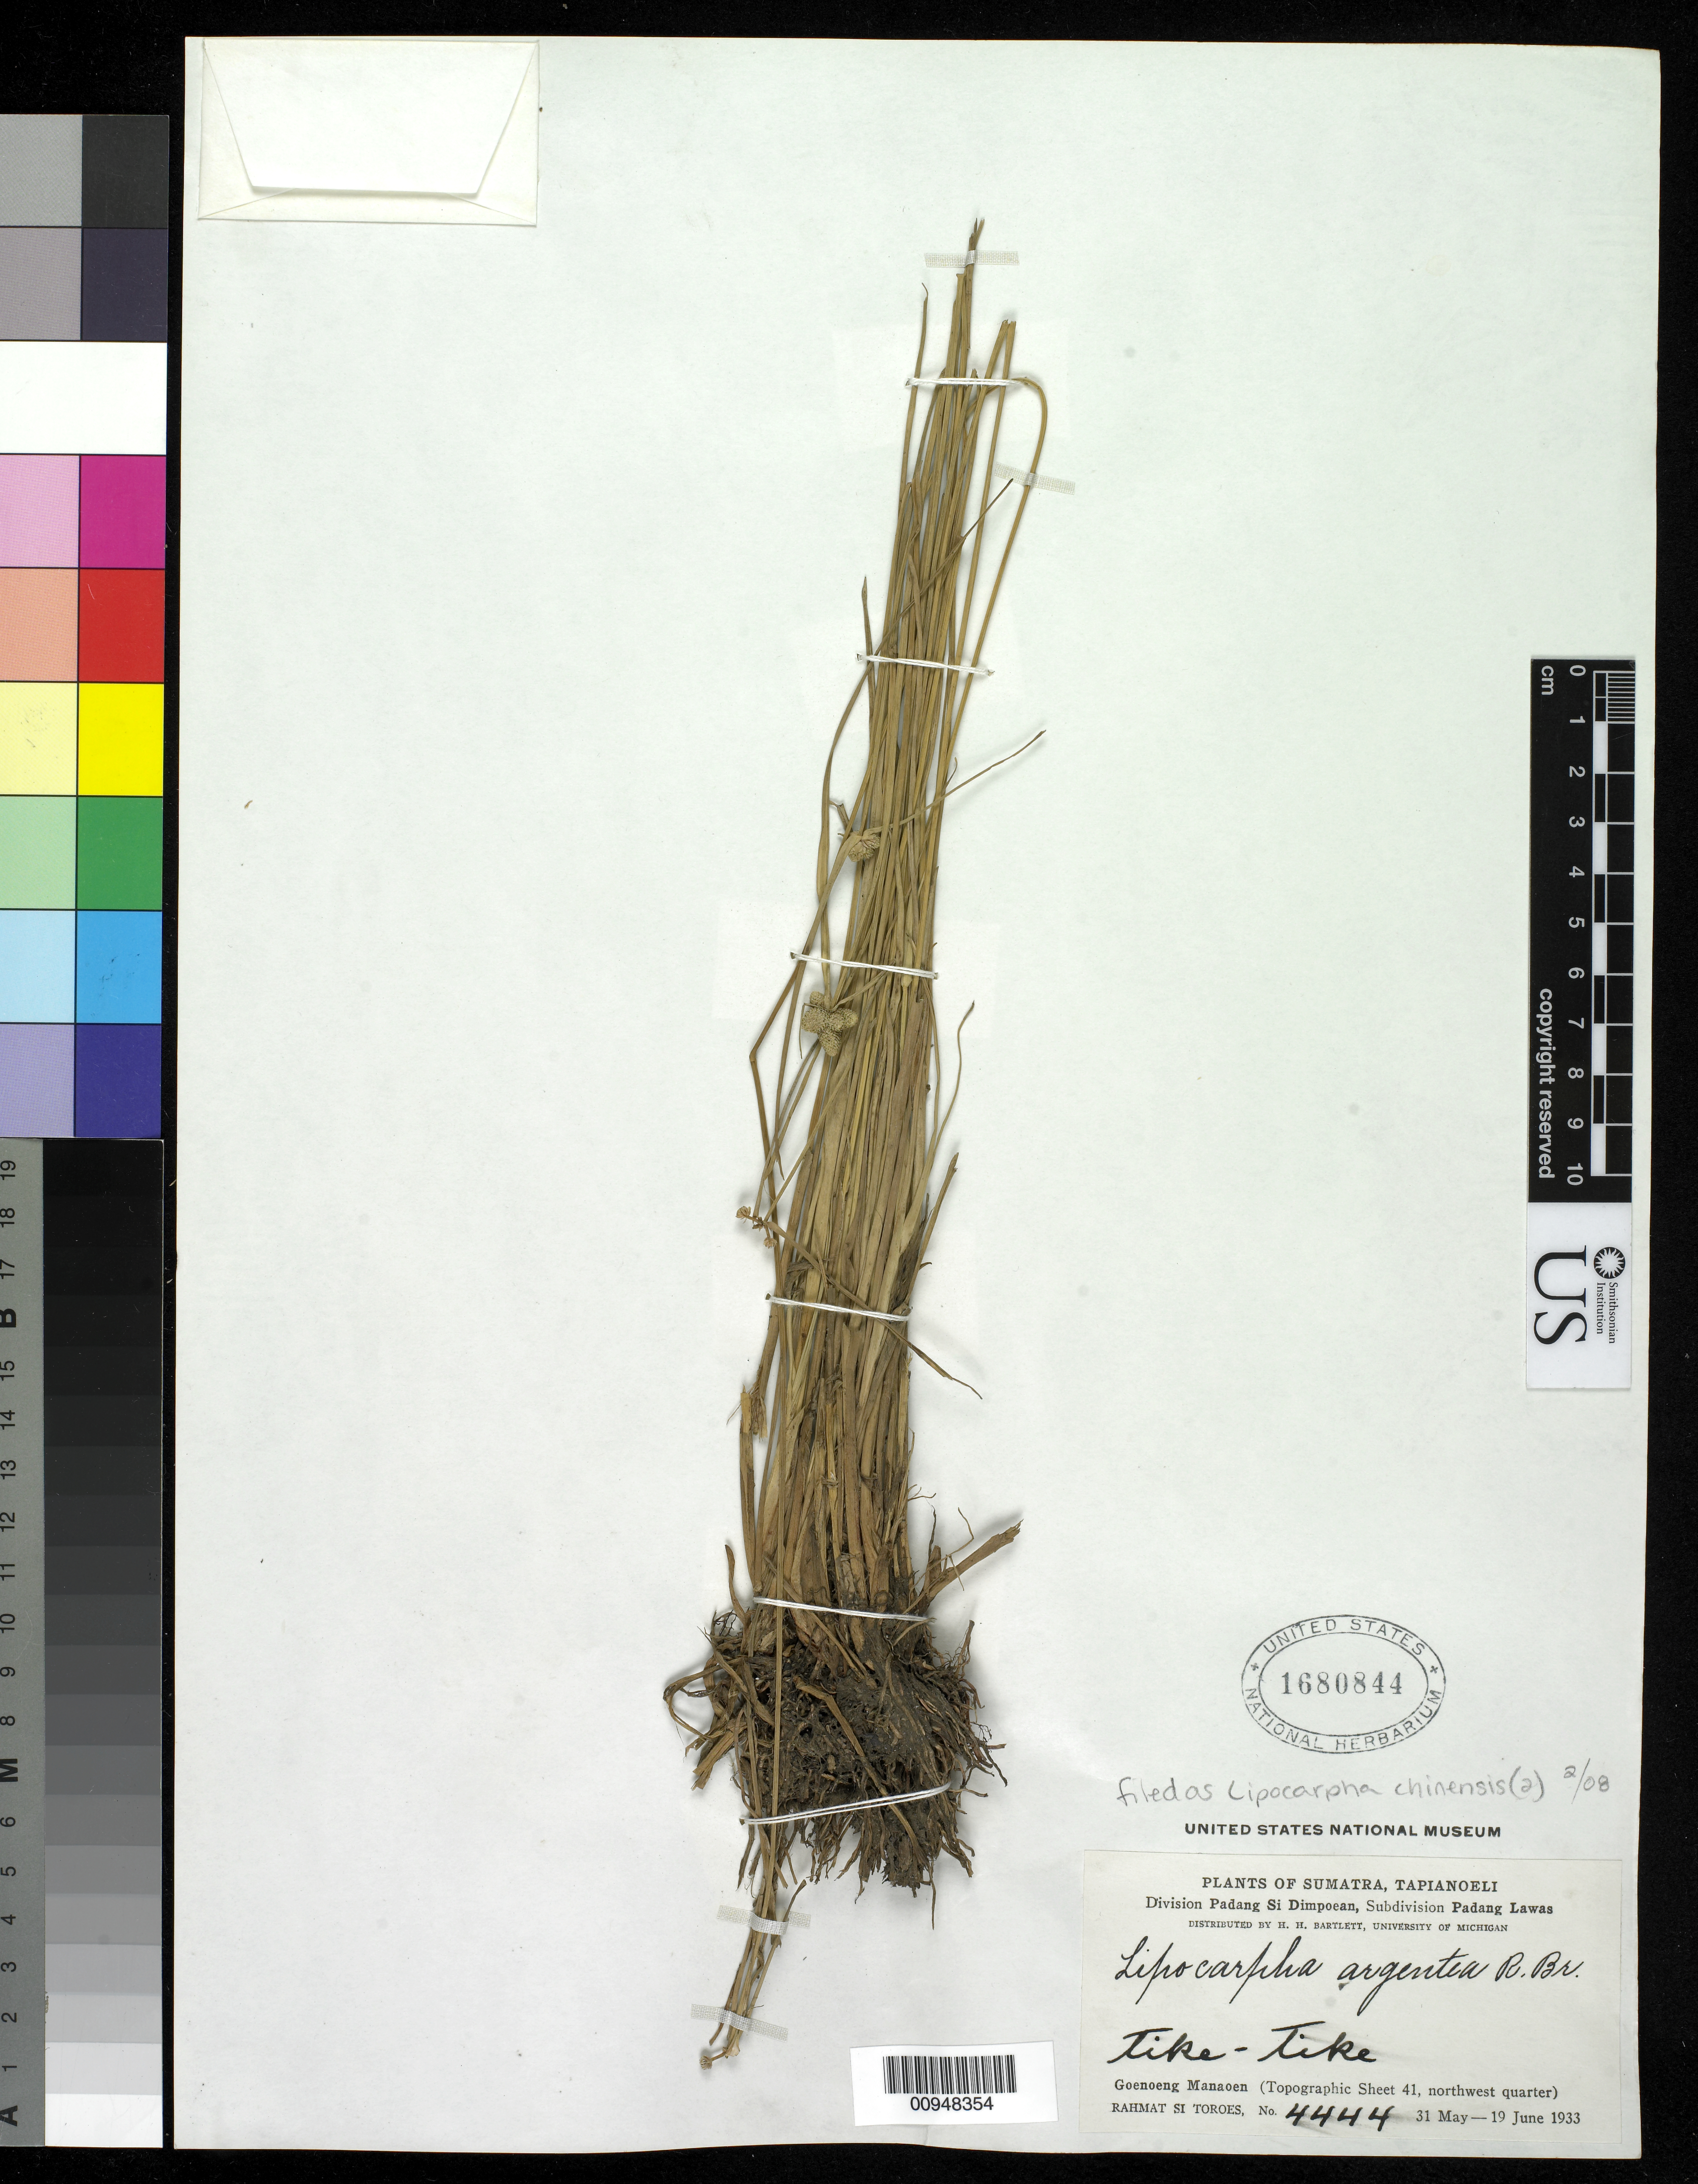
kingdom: Plantae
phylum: Tracheophyta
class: Liliopsida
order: Poales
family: Cyperaceae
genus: Cyperus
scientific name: Cyperus albescens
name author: (Steud.) Larridon & Govaerts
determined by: Strong, M. T., (US), Smithsonian Institution - National Museum of Natural History (UNITED STATES)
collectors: Rahmat Si Boeea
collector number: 4444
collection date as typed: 31 May 1933 to 19 Jun 1933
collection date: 1933-05-31/1933-06-19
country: Indonesia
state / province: Sumatra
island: Sumatra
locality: Goenoeng Manaoen, Subdivision Padang Lawas, Division Padang Si Dimpoean.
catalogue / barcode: US 1680844